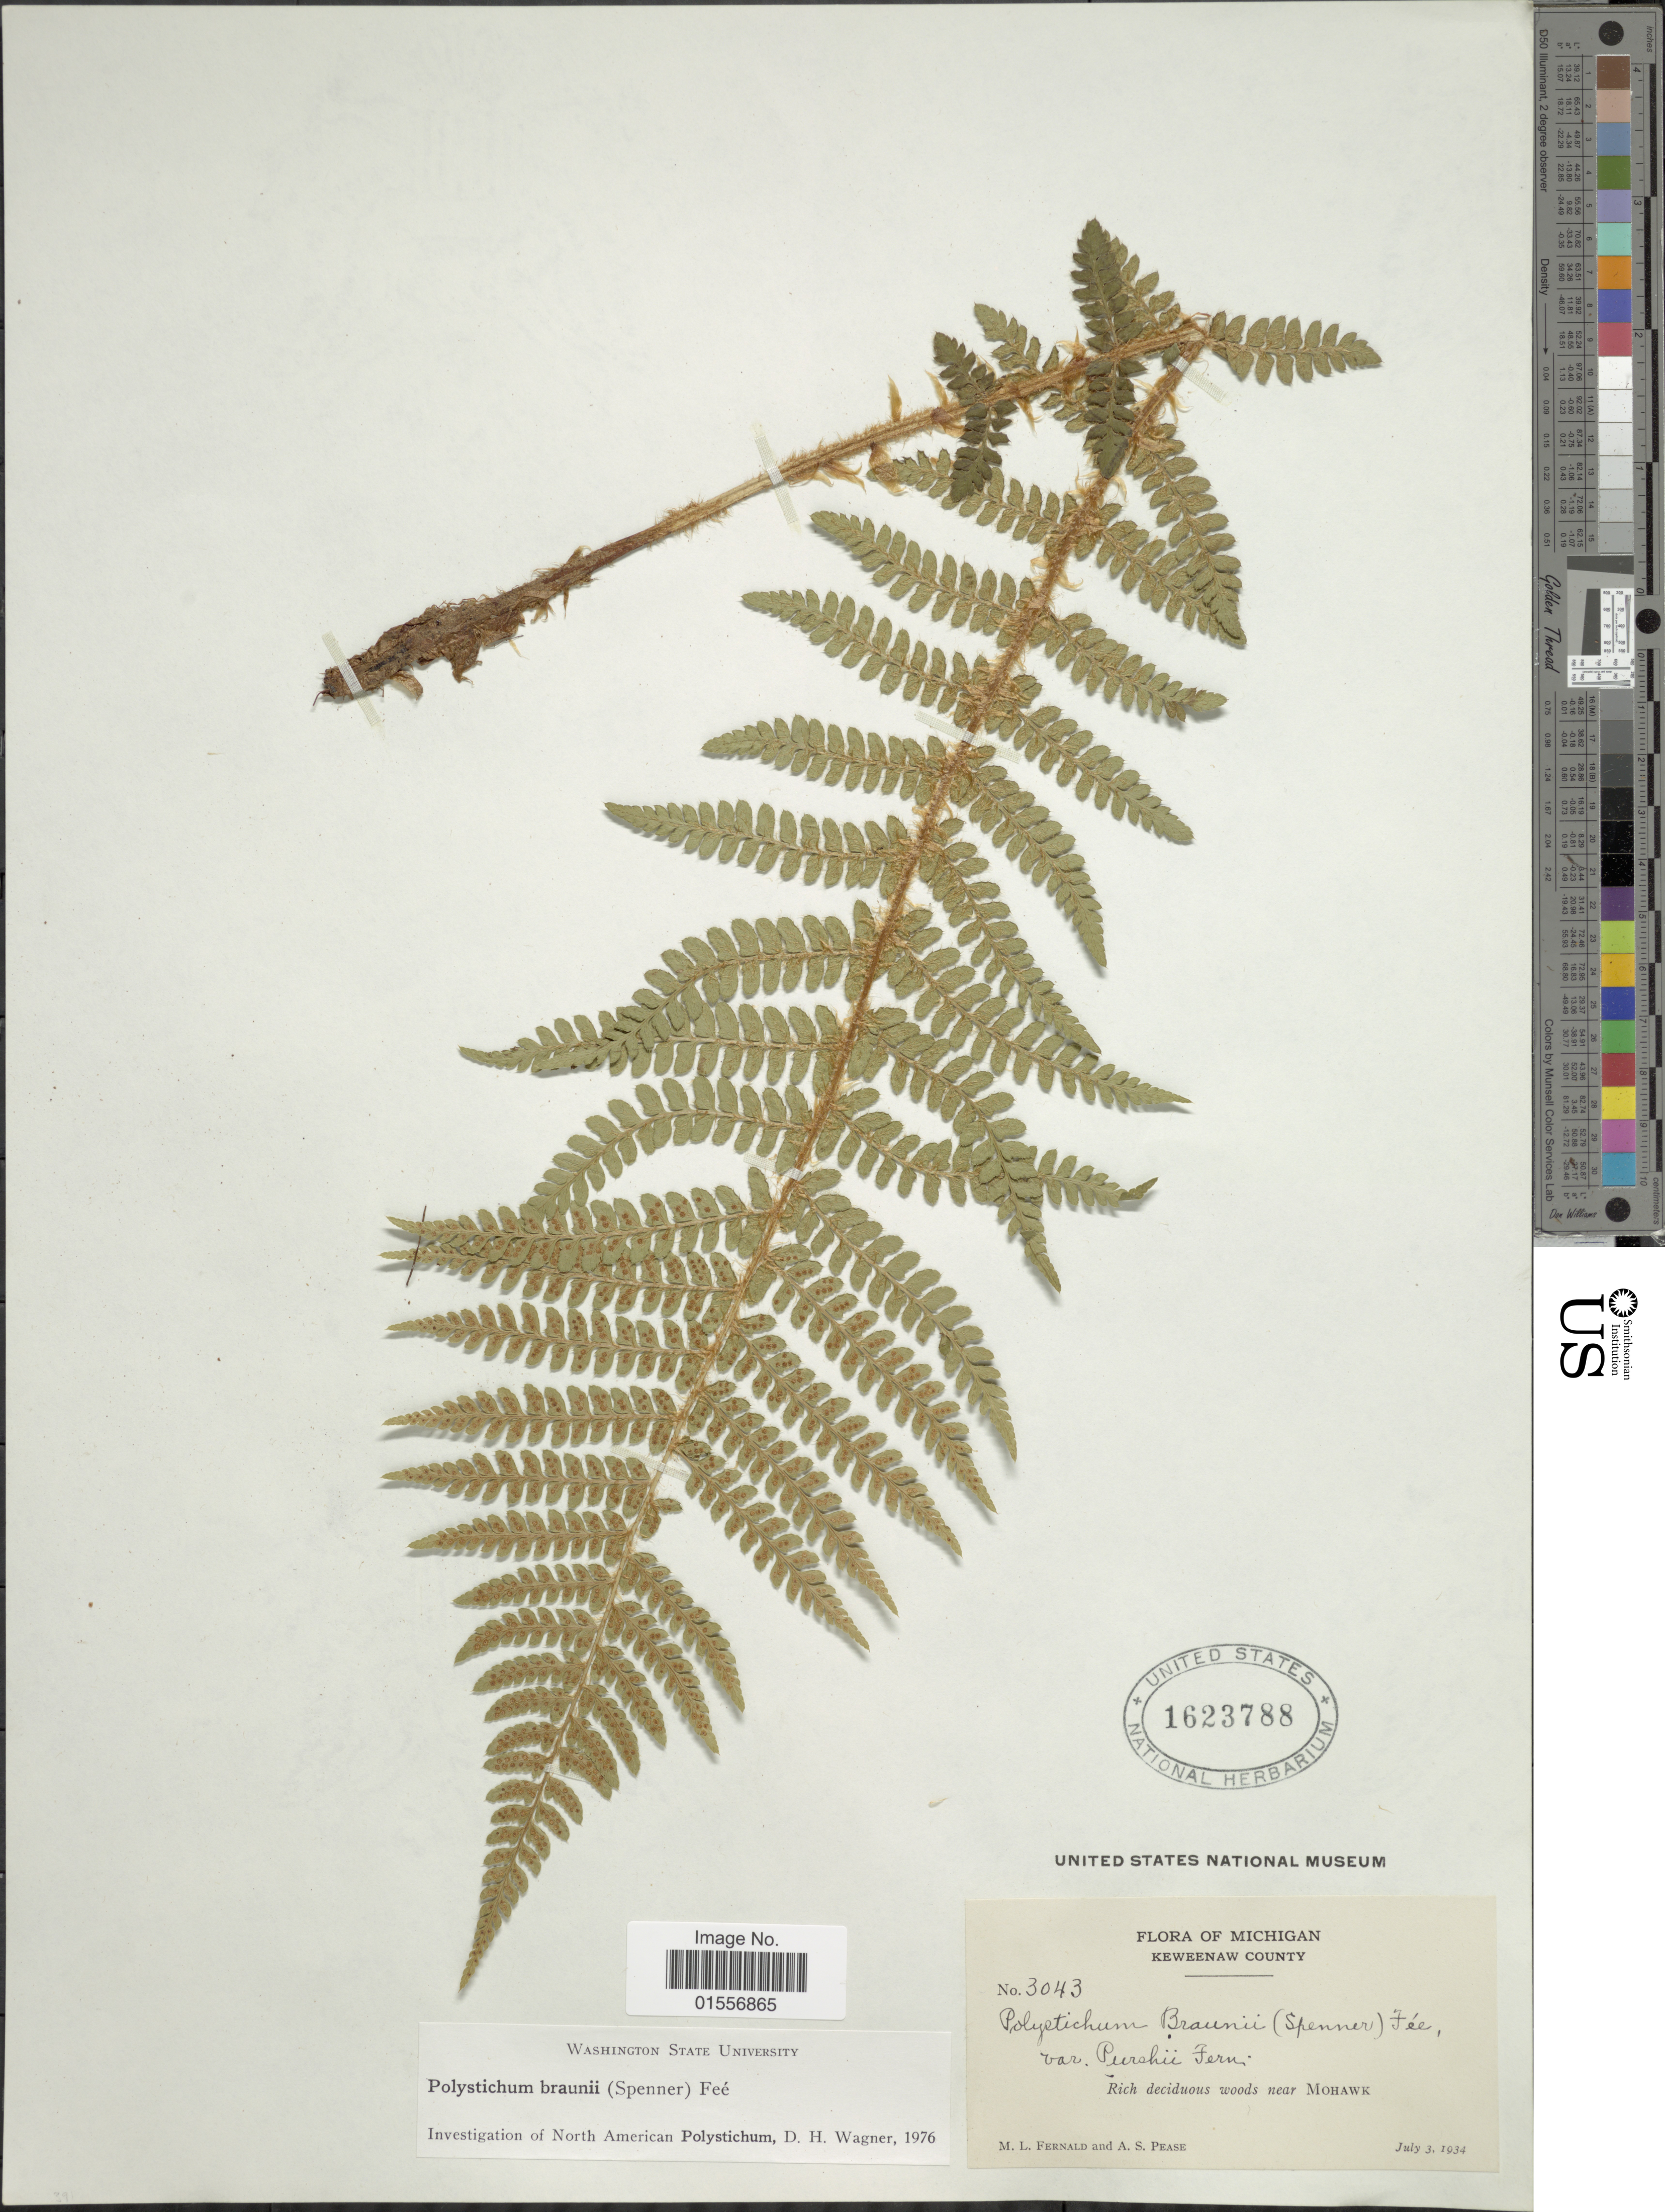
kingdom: Plantae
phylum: Tracheophyta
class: Polypodiopsida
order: Polypodiales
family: Dryopteridaceae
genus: Polystichum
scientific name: Polystichum braunii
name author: (Spenn.) Fée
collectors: M. L. Fernald & A. S. Pease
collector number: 3043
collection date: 1934-07-03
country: United States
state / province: Michigan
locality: Keweenaw County, rich deciduous woods near Mohawk.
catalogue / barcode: US 1623788